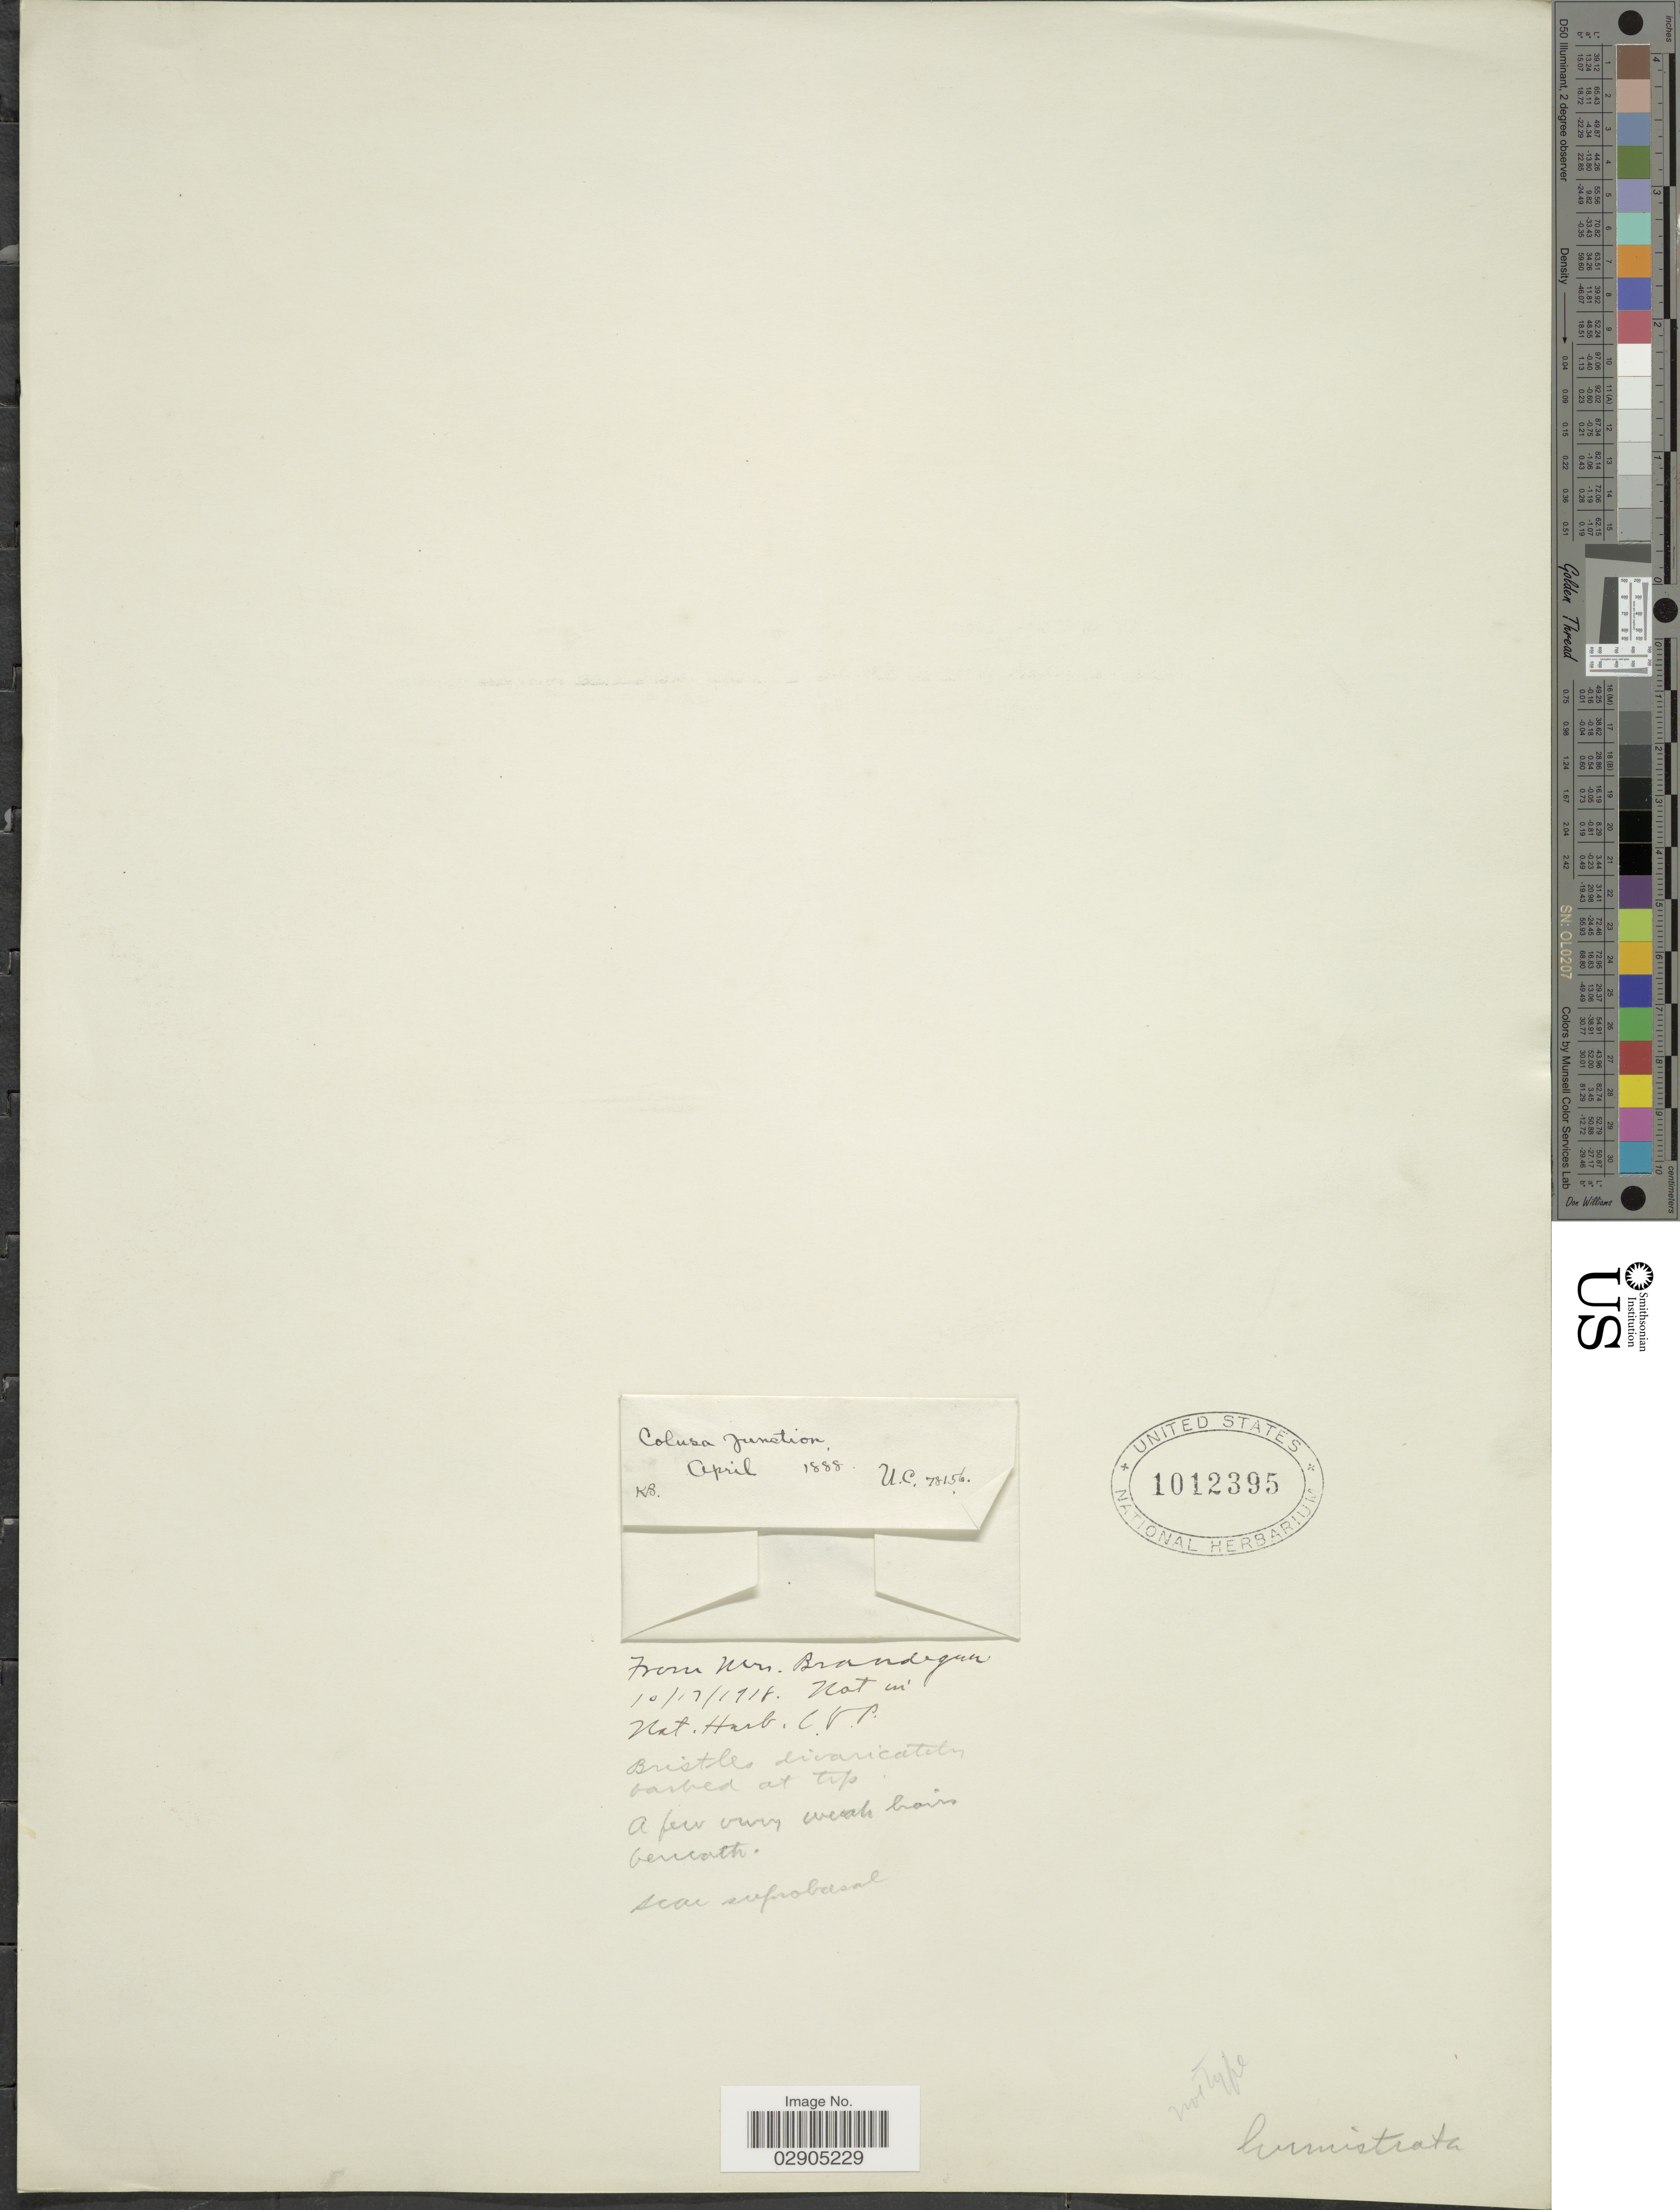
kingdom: Plantae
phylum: Tracheophyta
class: Magnoliopsida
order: Boraginales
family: Boraginaceae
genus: Allocarya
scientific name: Allocarya humistrata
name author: S.W. Greene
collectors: K. C.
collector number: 78156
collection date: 1888-04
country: United States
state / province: California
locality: Colusa Junction.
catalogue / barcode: US 1012395